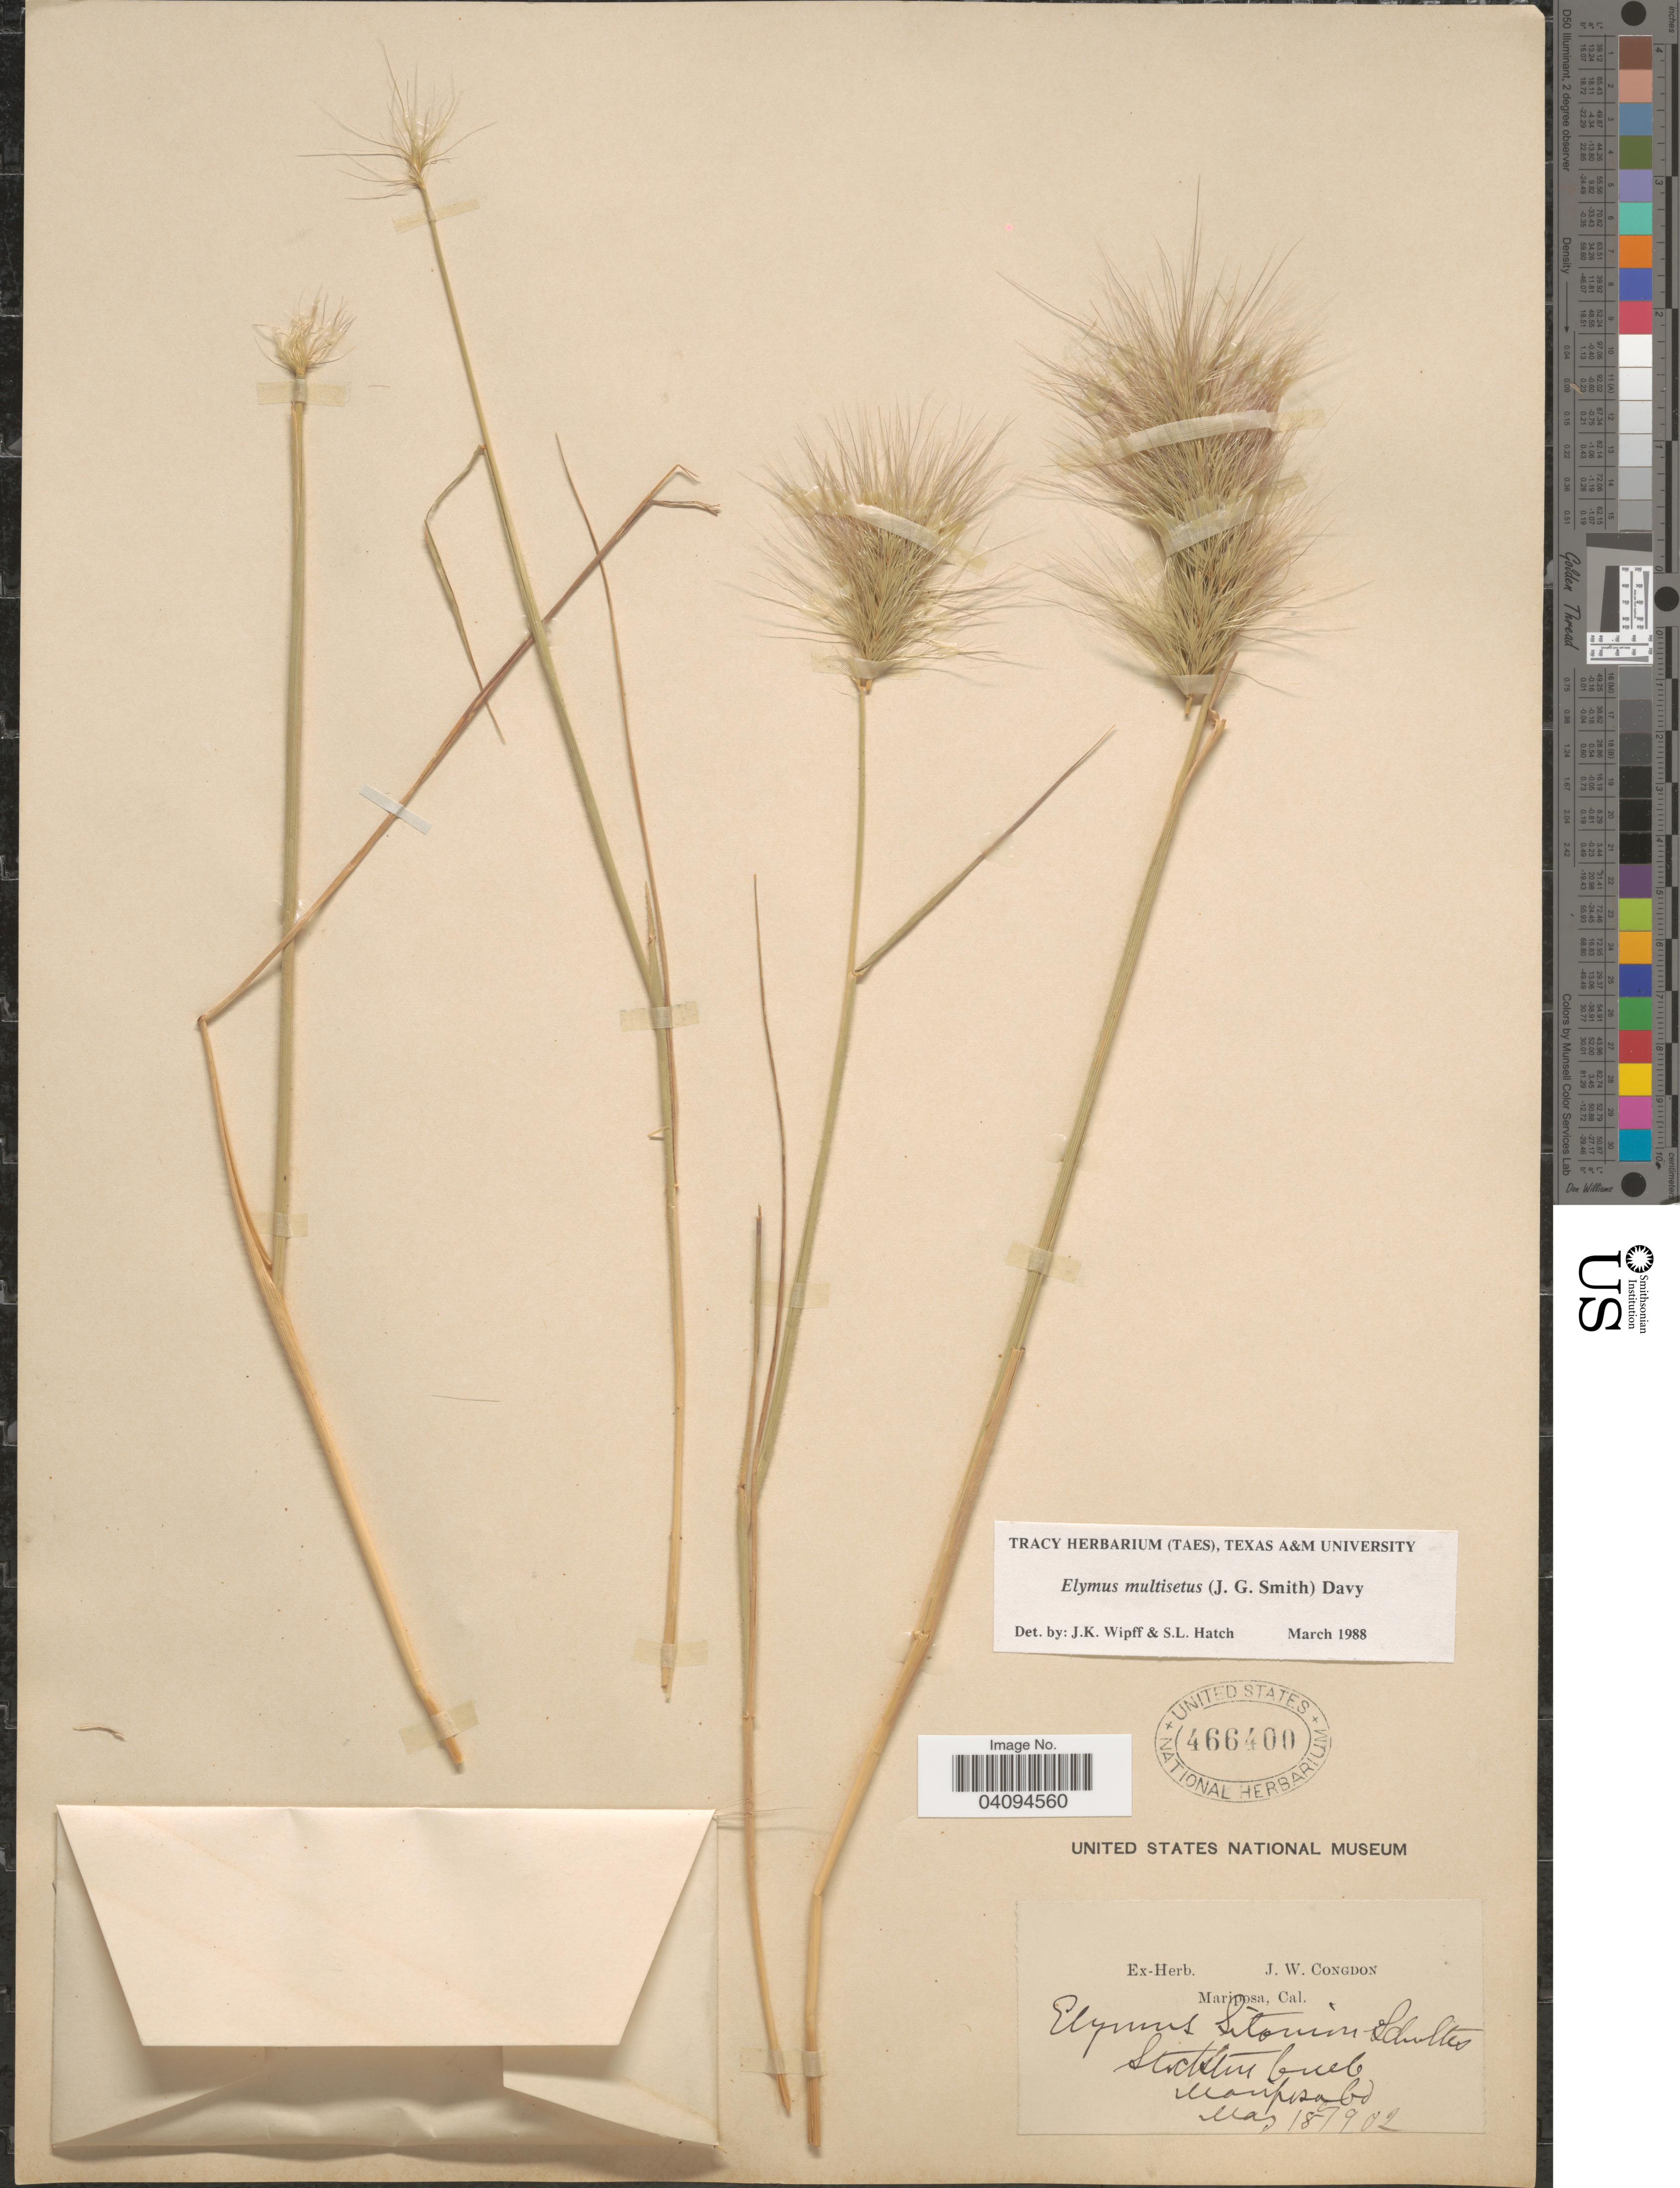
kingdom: Plantae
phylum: Tracheophyta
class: Liliopsida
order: Poales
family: Poaceae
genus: Elymus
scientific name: Elymus multisetus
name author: (J.G. Sm.) Burtt Davy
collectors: ex herb. J. W. Congdon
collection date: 1902-05-18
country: United States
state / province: California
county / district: Mariposa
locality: Mariposa Co.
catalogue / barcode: US 466400